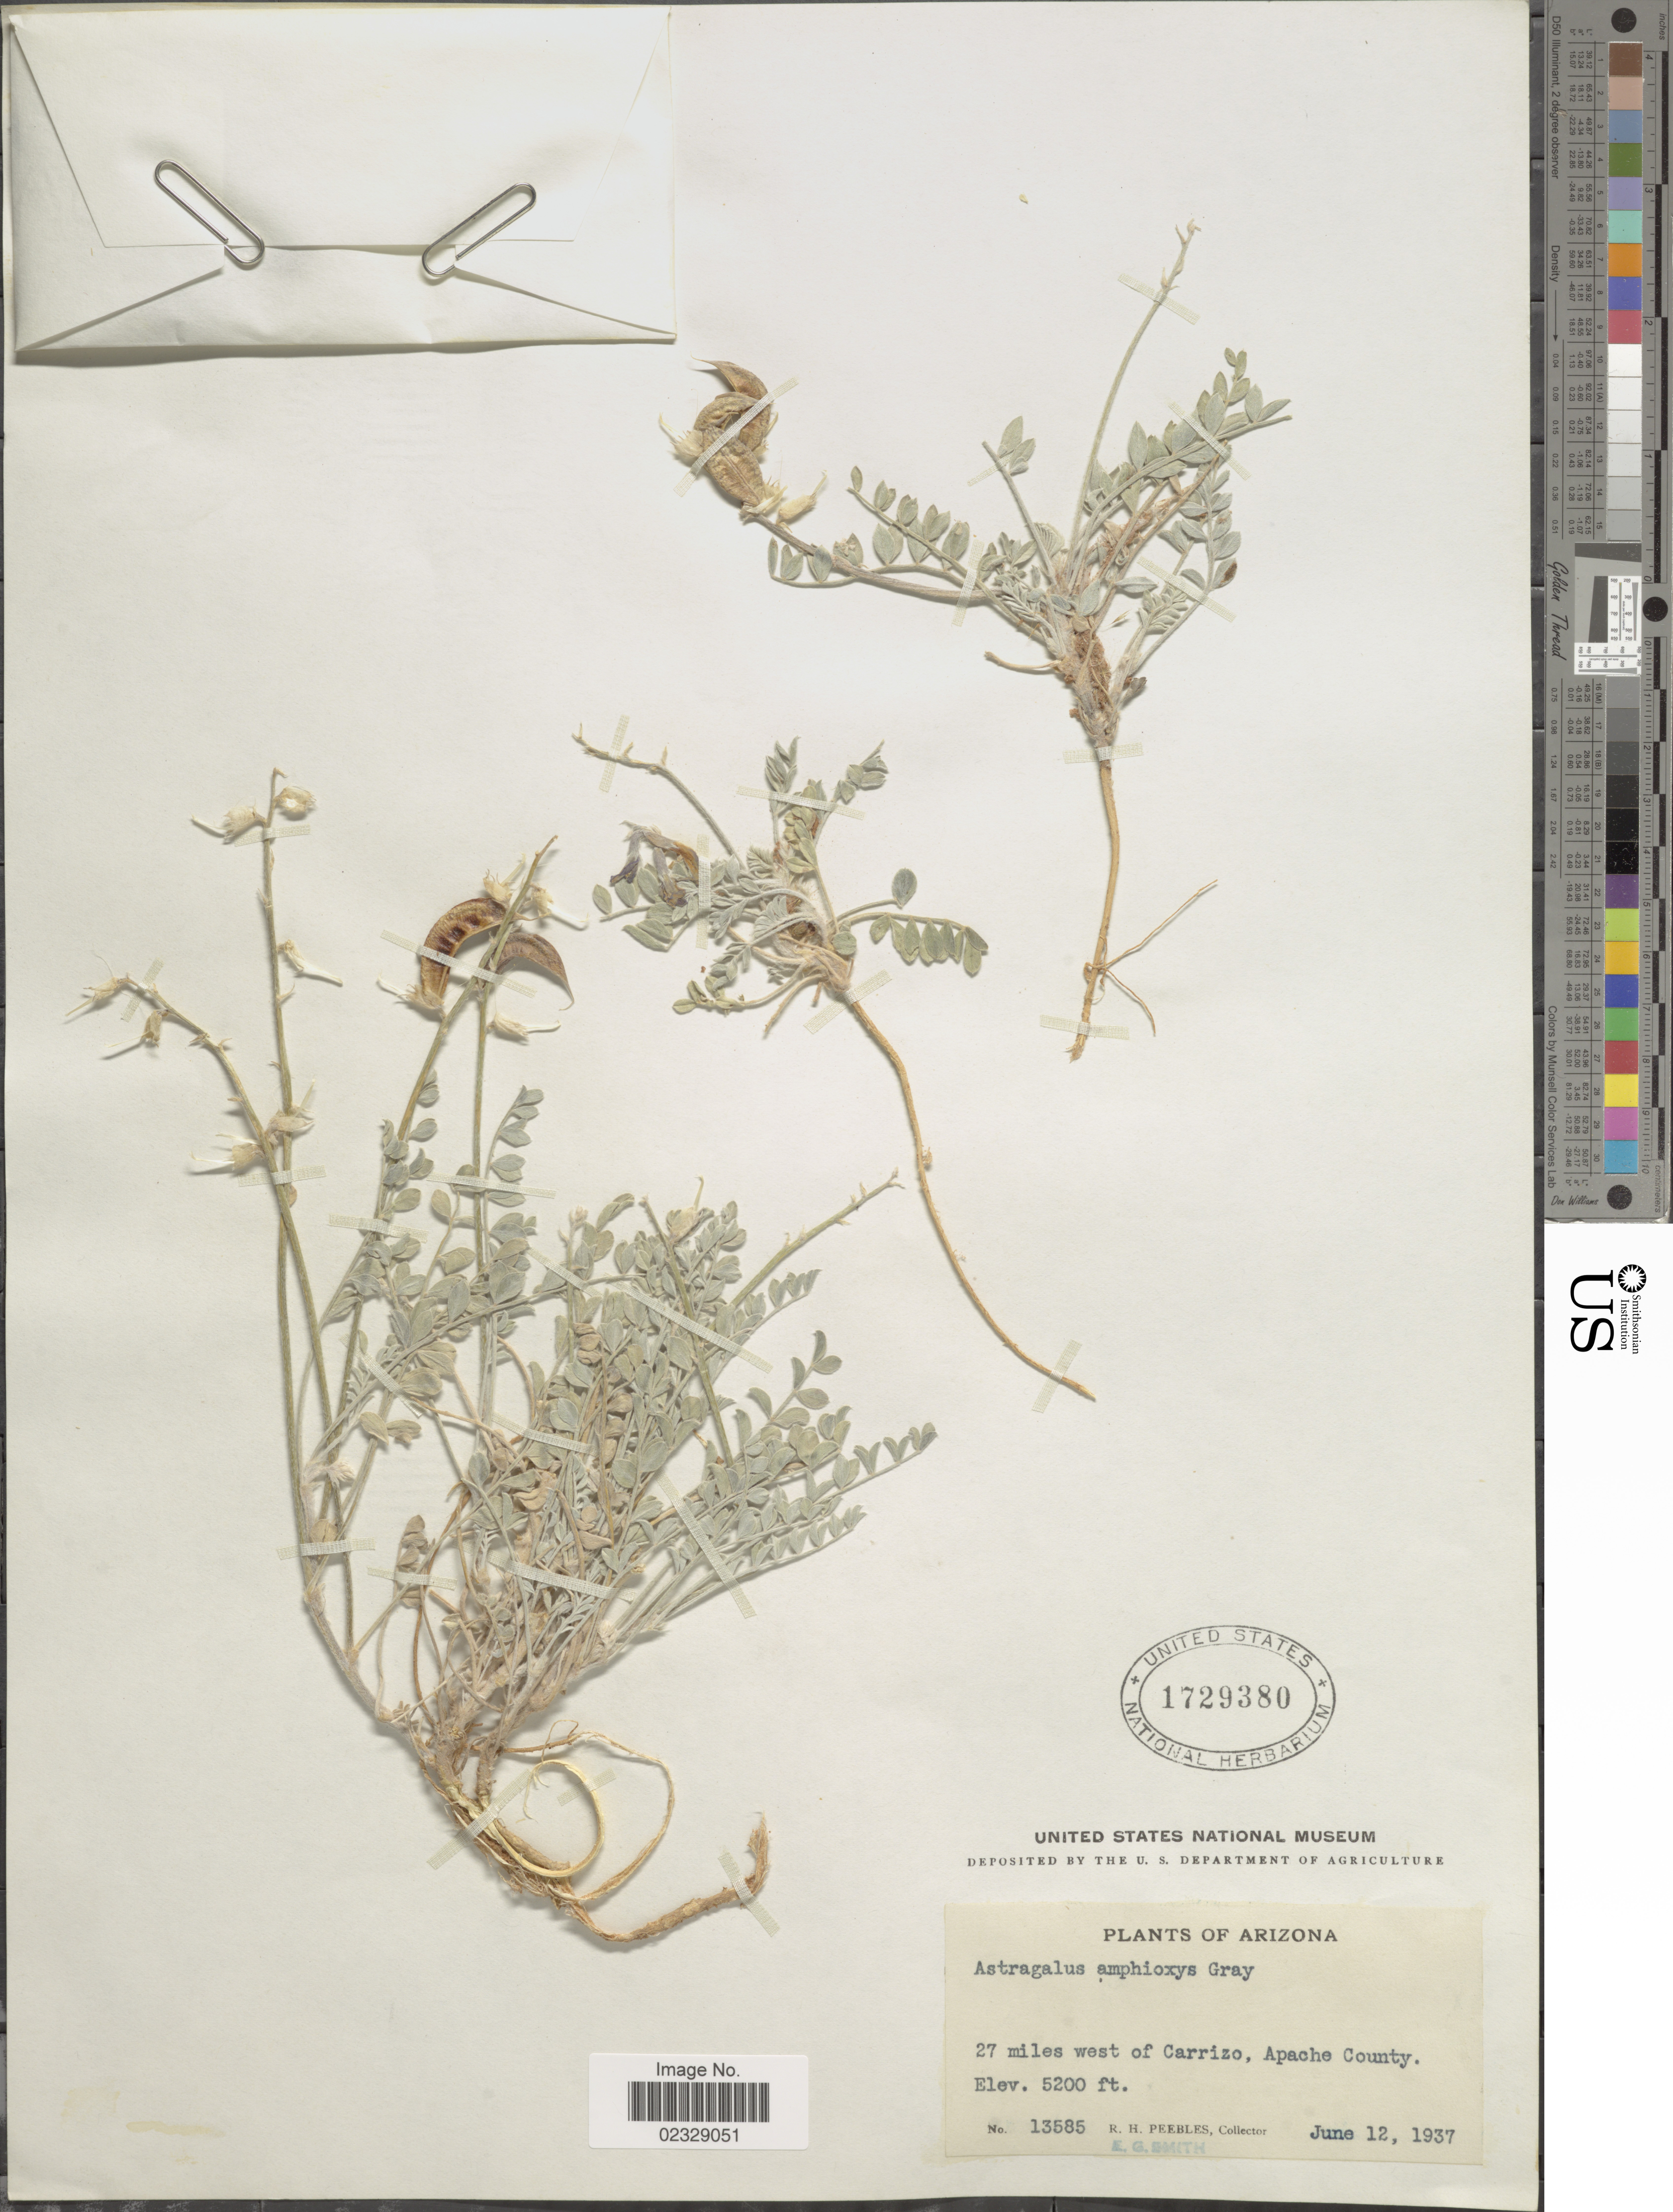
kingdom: Plantae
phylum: Tracheophyta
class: Magnoliopsida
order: Fabales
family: Fabaceae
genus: Astragalus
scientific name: Astragalus amphioxys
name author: A. Gray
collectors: R. H. Peebles & E. G. Smith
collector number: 13585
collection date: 1937-06-12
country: United States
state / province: Arizona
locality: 27 miles west of Carrizo, Apache County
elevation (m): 1585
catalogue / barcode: US 1729380